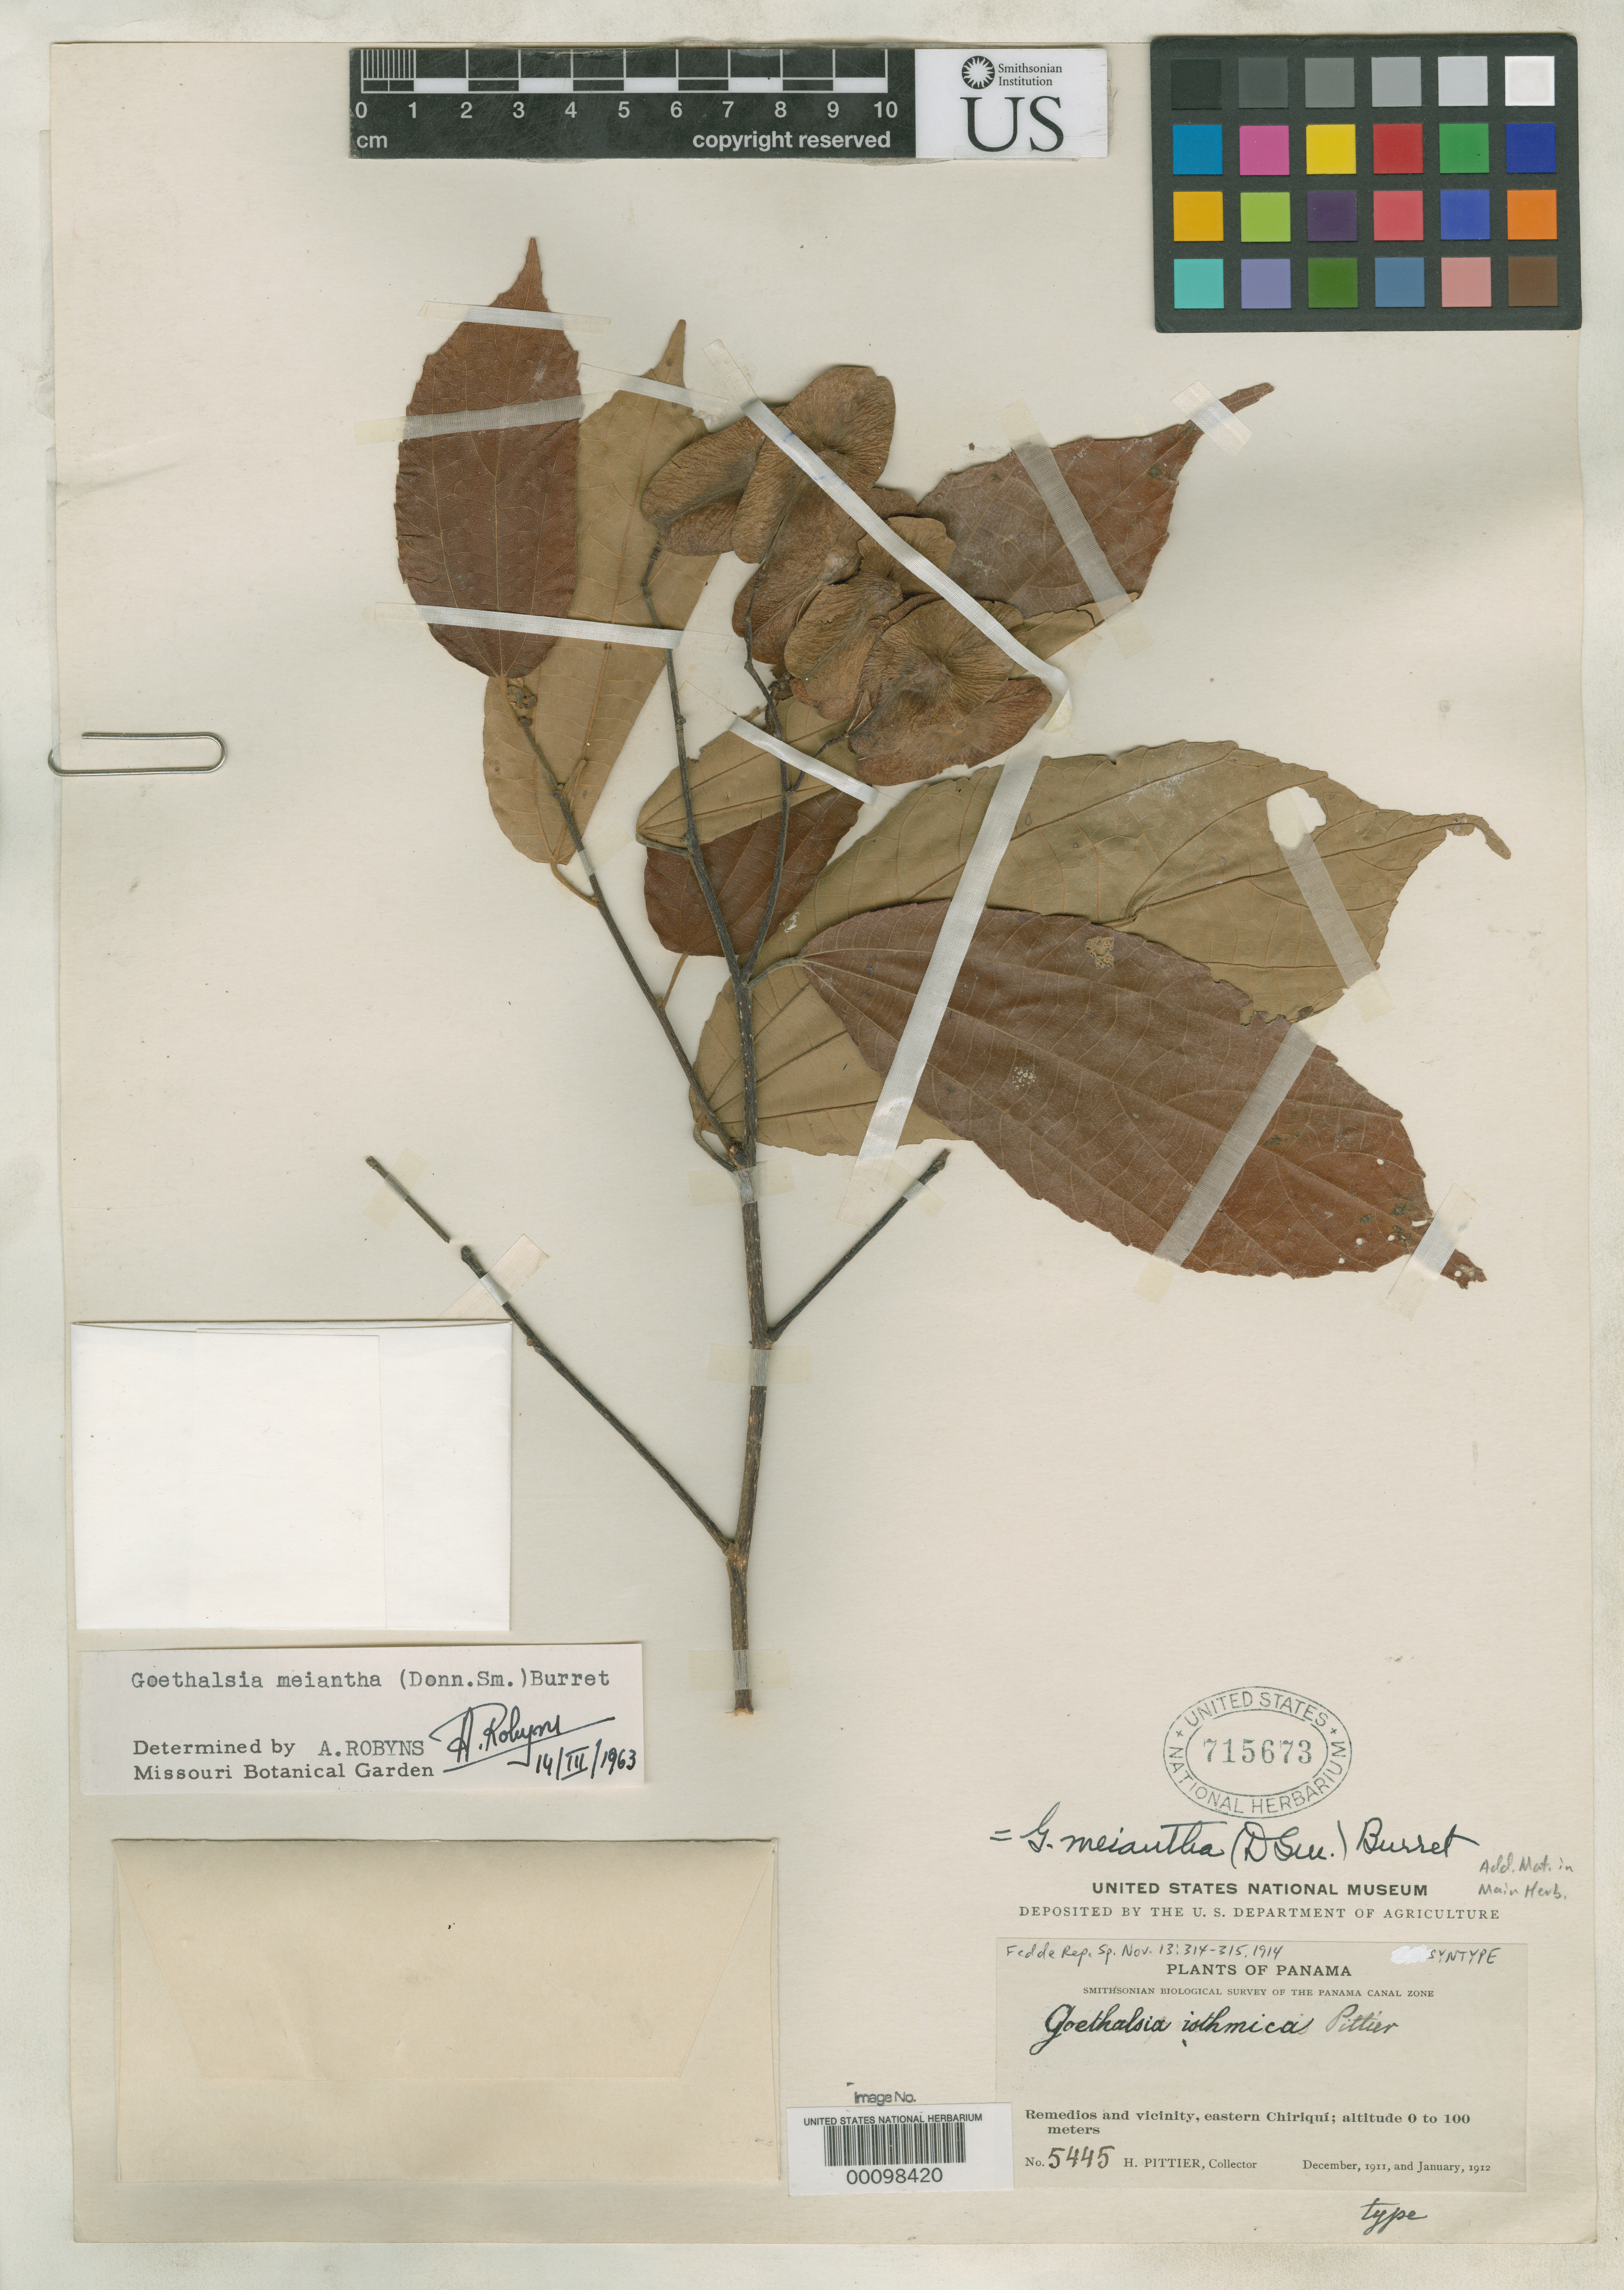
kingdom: Plantae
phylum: Tracheophyta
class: Magnoliopsida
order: Malvales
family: Malvaceae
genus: Goethalsia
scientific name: Goethalsia isthmica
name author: Pittier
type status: Type Collection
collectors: H. F. Pittier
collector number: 5445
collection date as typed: December, 1911, and January, 1912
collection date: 1911-12,1912-01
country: Panama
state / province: Chiriquí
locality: Remedios & vicinity, eastern Chiriqui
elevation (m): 0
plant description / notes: Type citation & annotations ambiguous. Protologue, "Panama: Around Remedios, eastern Chiriqui, flowers March 31, 1911; fruits Dec. 30, 1911; Pittier 5445 (U.S. Nat. Herbarium, 715672-3, 861432, type)." US sheets 715673 & 861432 both annotated "type" by Pittier; labels on 715672 & 715673 give collection dates "December, 1911, and January, 1912"; label on 861432, "March 31, 1911" and all 3 sheets later annotated "syntype" [unsigned & undated; S.F. Smith script].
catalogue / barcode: US 715673